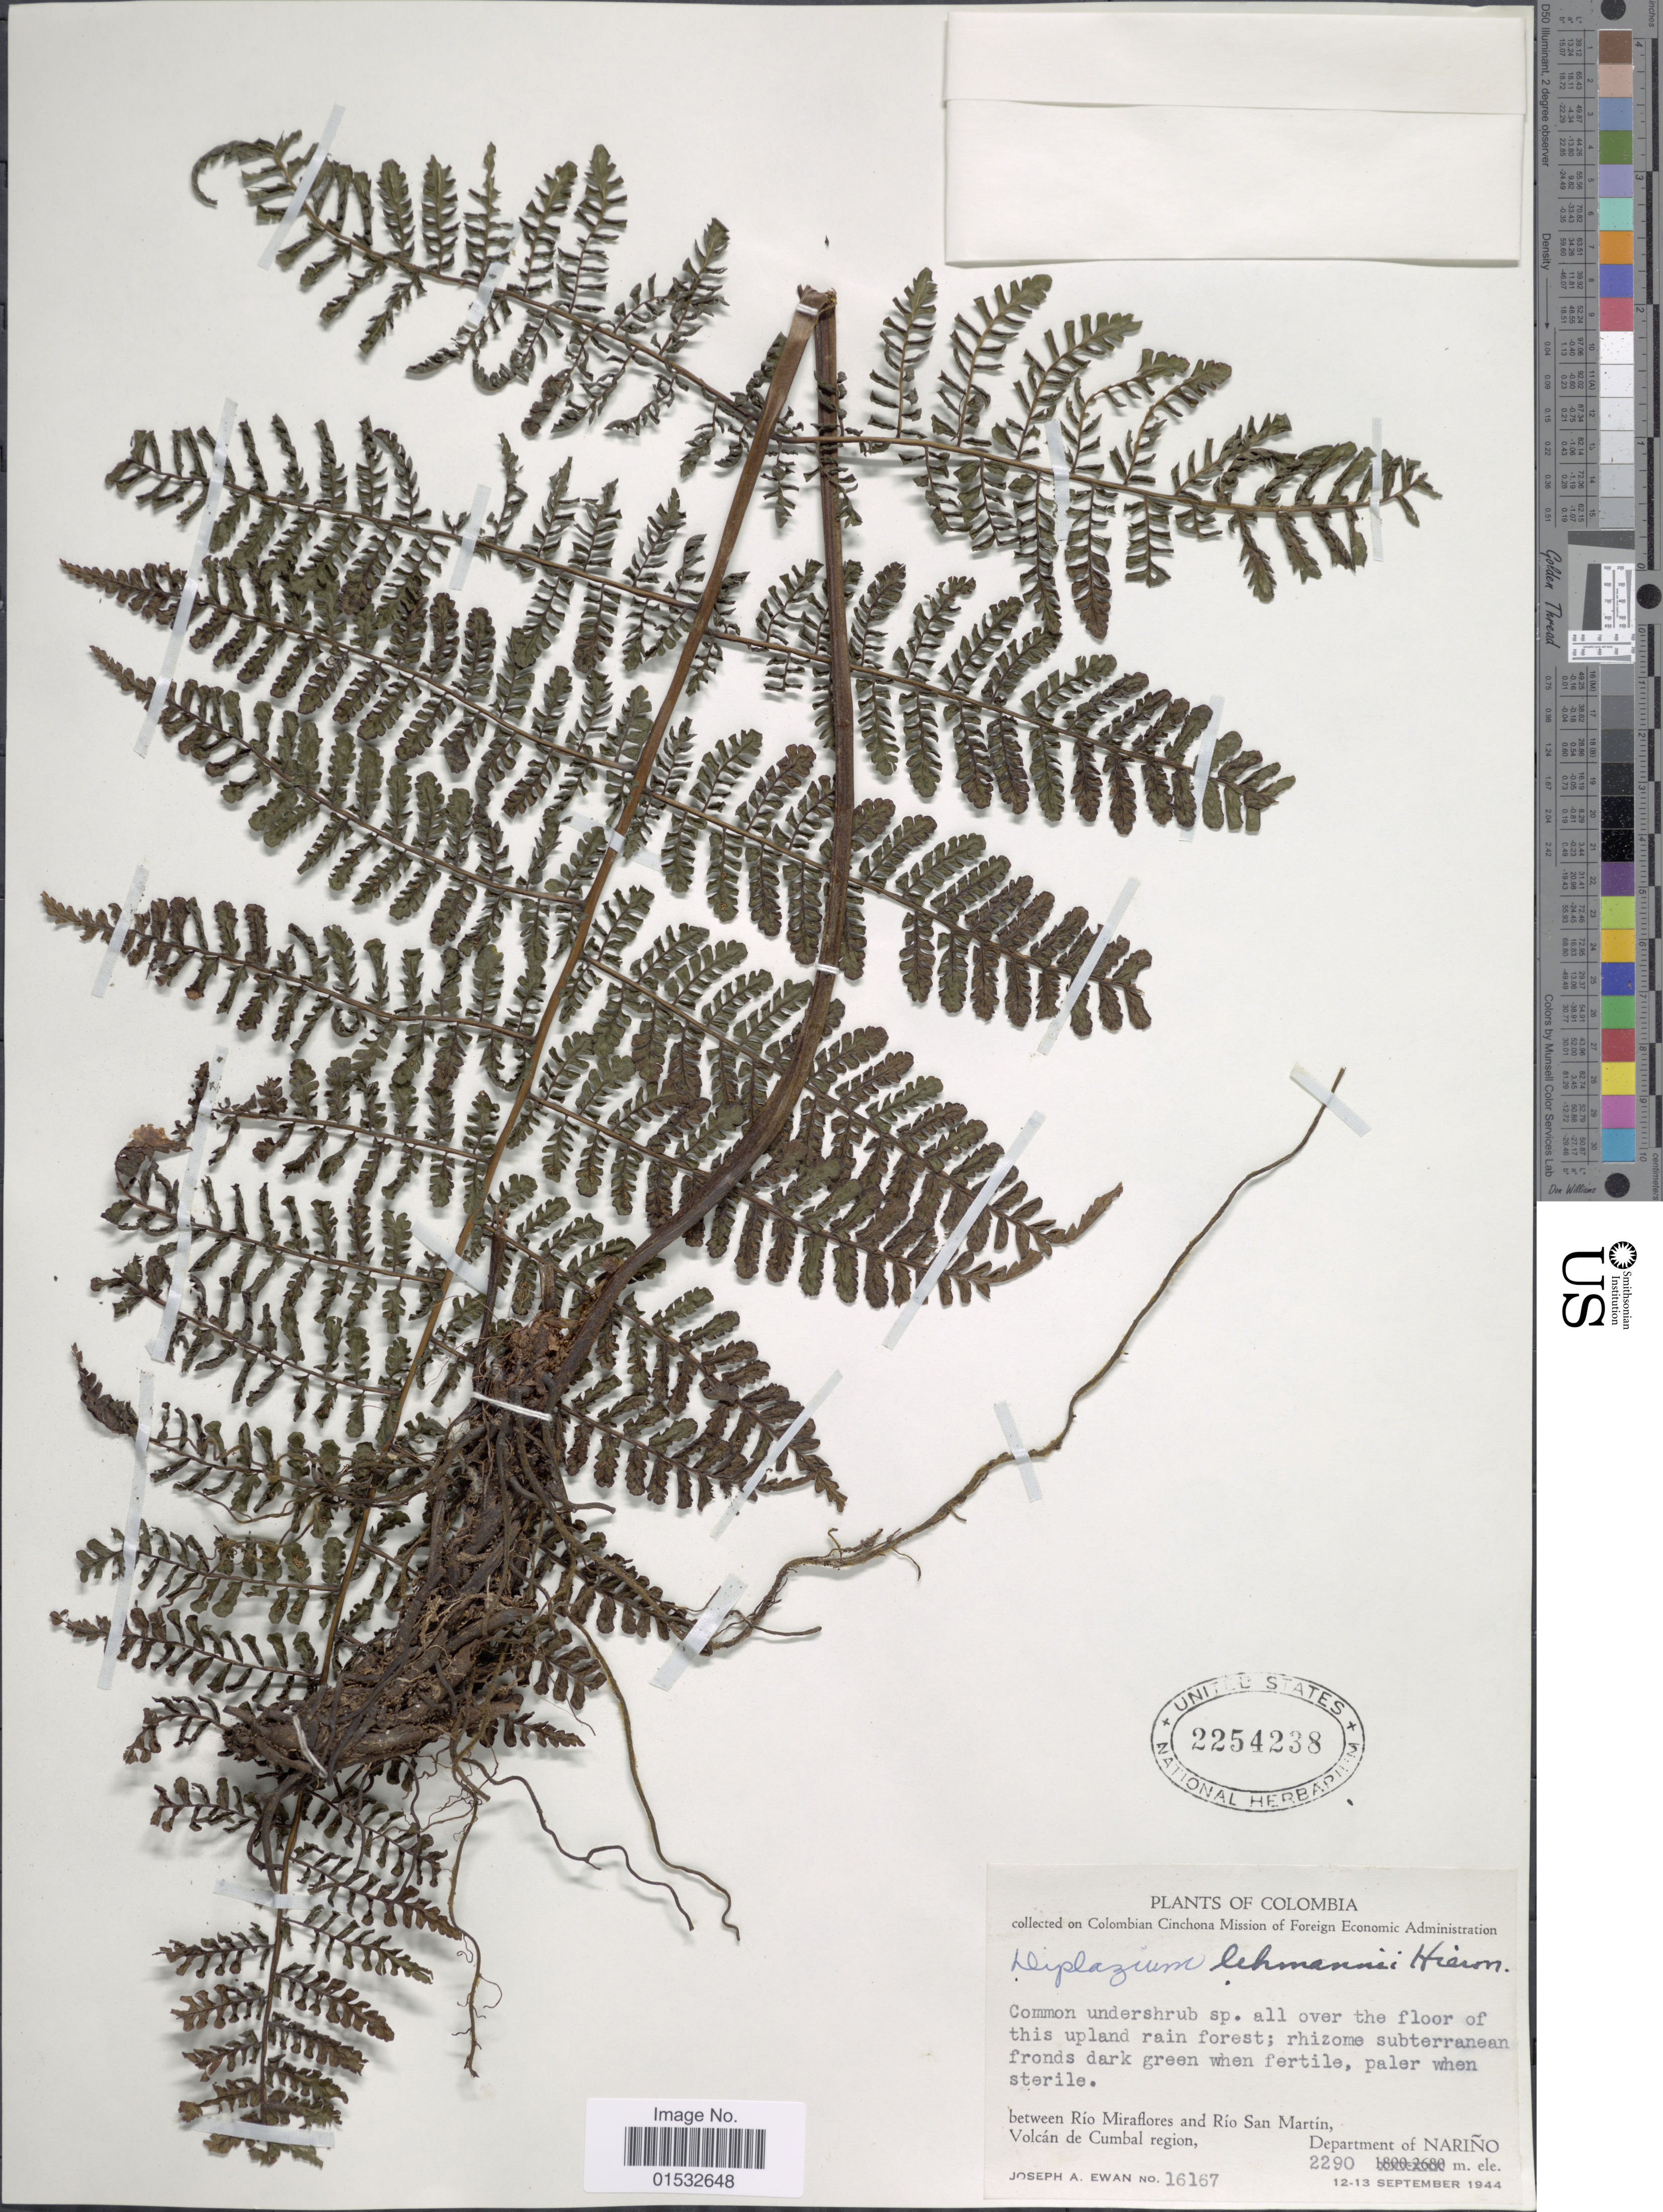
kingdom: Plantae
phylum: Tracheophyta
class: Polypodiopsida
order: Polypodiales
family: Athyriaceae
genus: Diplazium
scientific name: Diplazium alienum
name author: (Mett.) Hieron.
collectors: J. A. Ewan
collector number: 16167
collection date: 1944-09-12/1944-09-13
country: Colombia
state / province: Nariño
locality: Between Río Miraflores and Río Martín, Volcán de Cumbal region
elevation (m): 698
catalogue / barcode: US 2254238